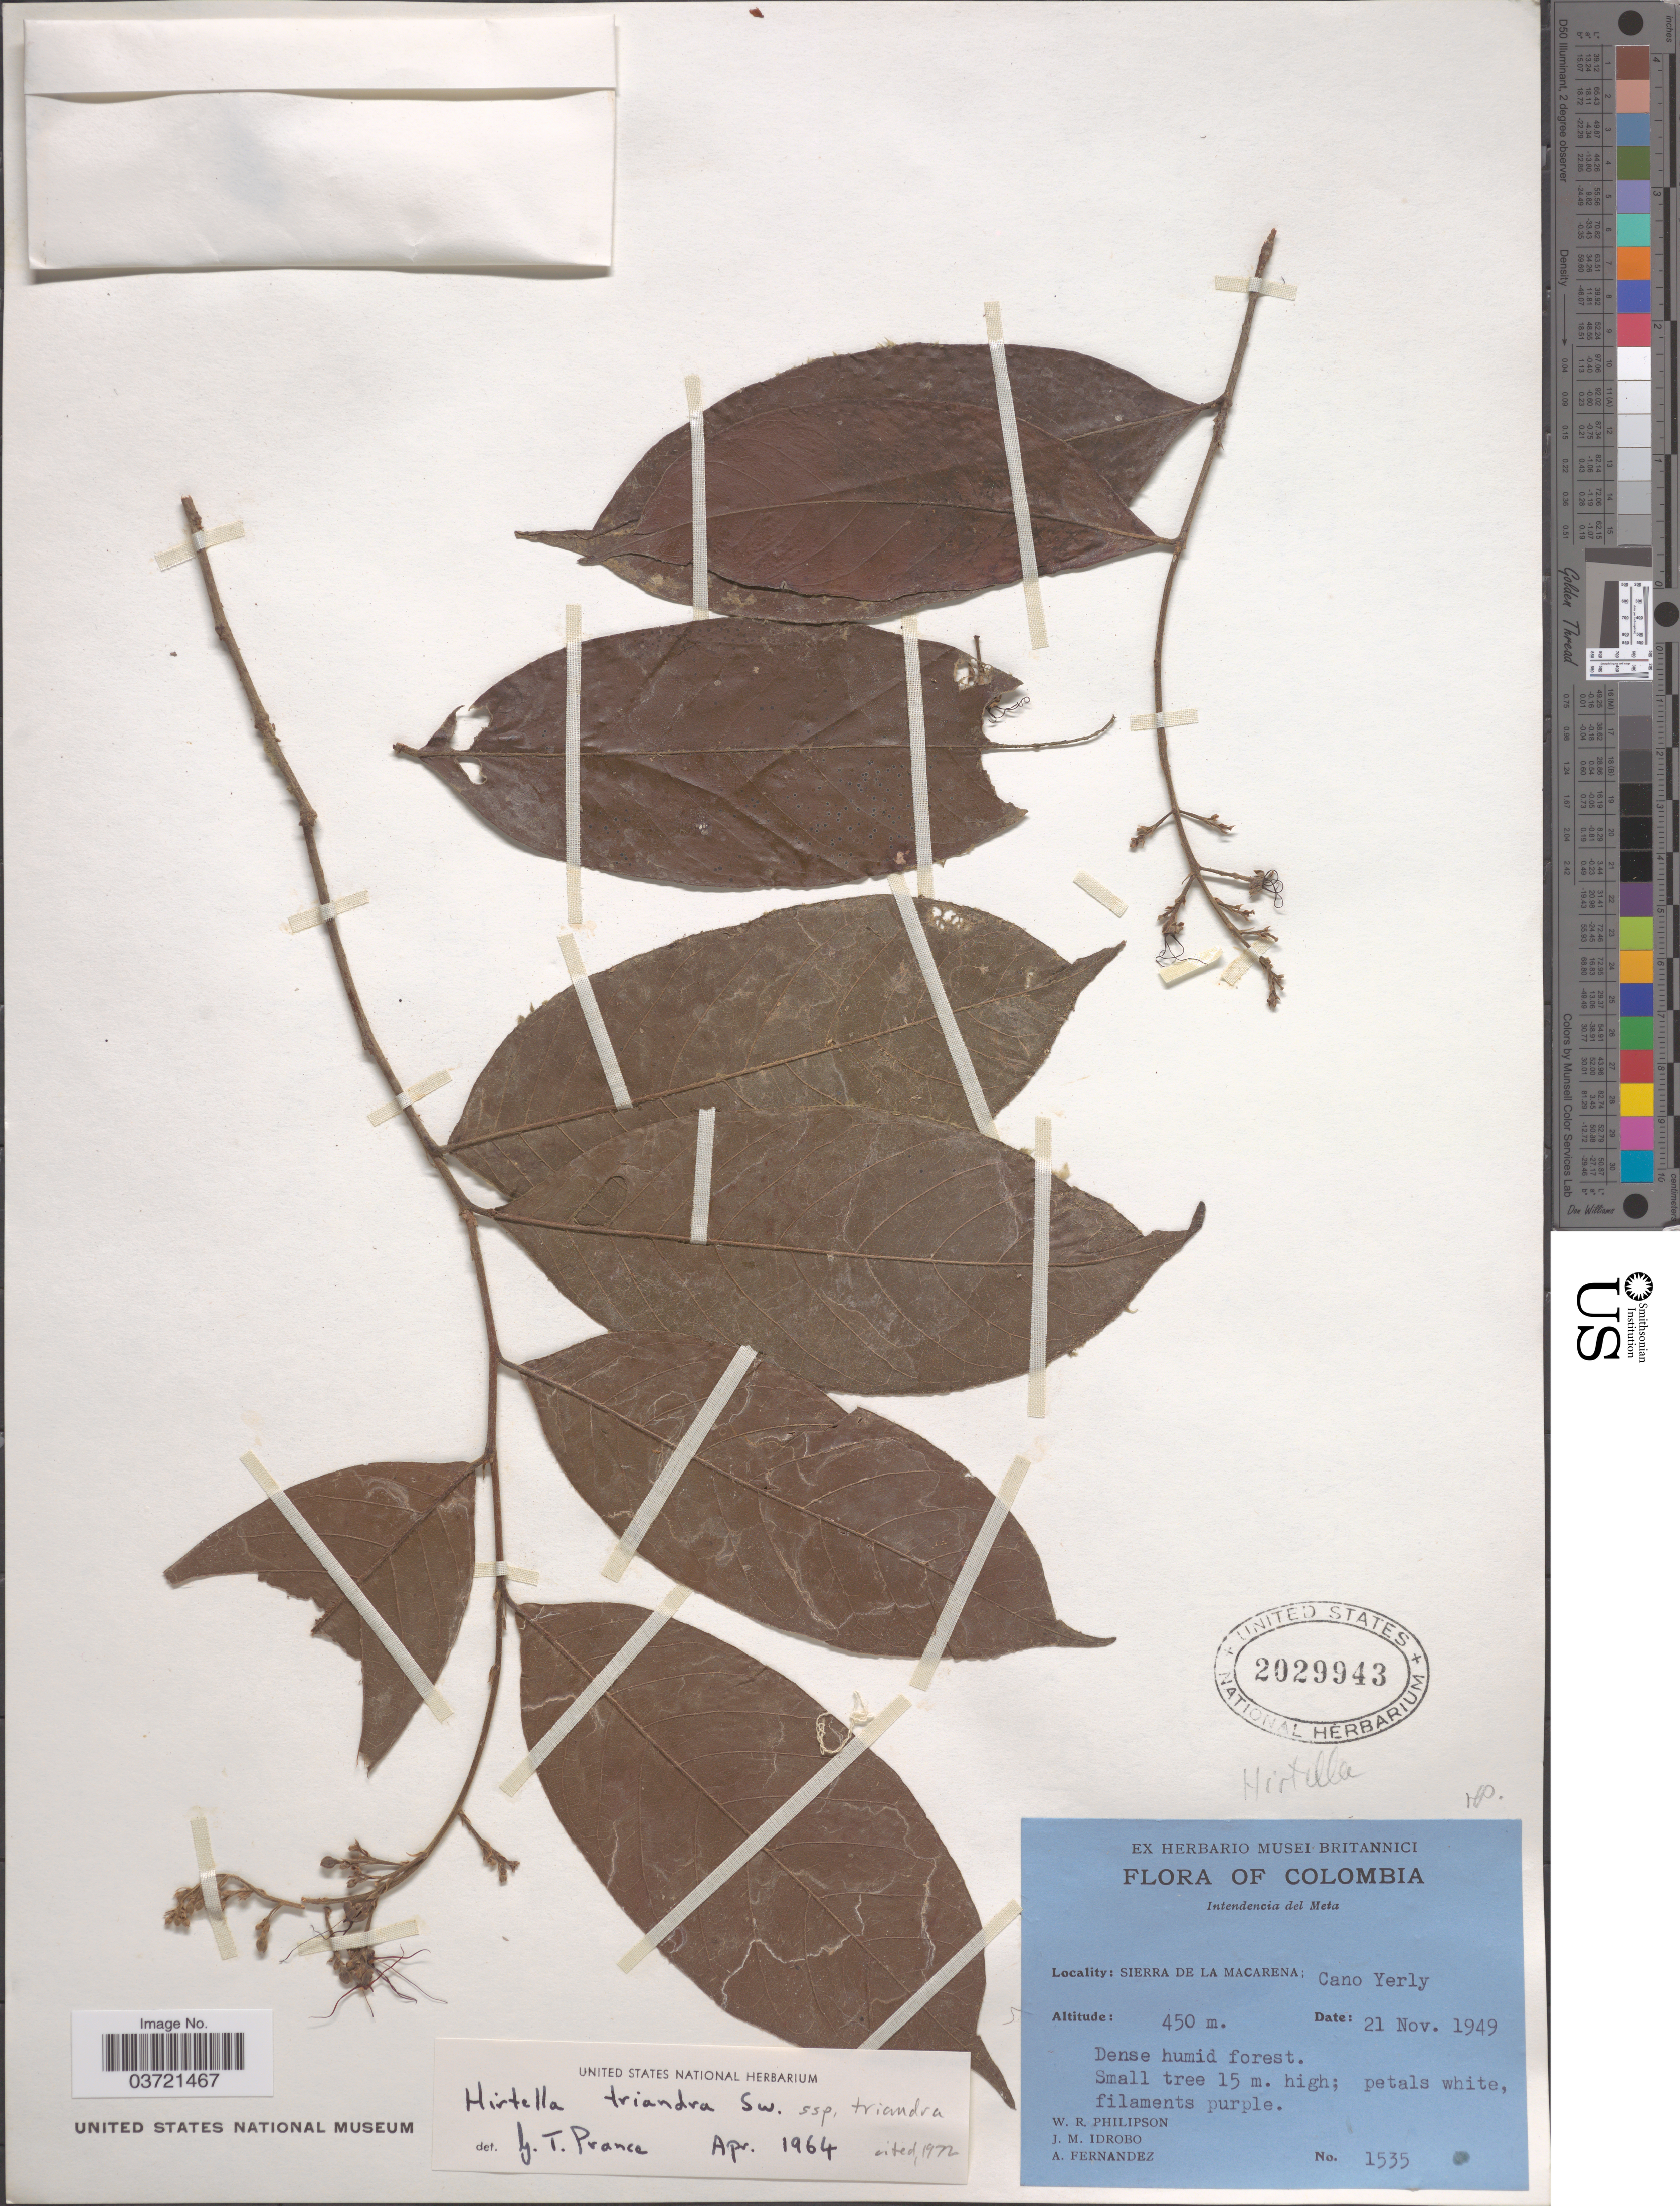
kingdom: Plantae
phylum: Tracheophyta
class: Magnoliopsida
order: Malpighiales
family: Chrysobalanaceae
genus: Hirtella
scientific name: Hirtella triandra subsp. triandra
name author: Sw.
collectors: W. R. Philipson, J. M. Idrobo & A. Fernandez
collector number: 1535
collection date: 1949-11-21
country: Colombia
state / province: Meta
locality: Intendencia del Meta. Sierra de La Macarena; Cano Yerly.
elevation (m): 450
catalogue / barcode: US 2029943